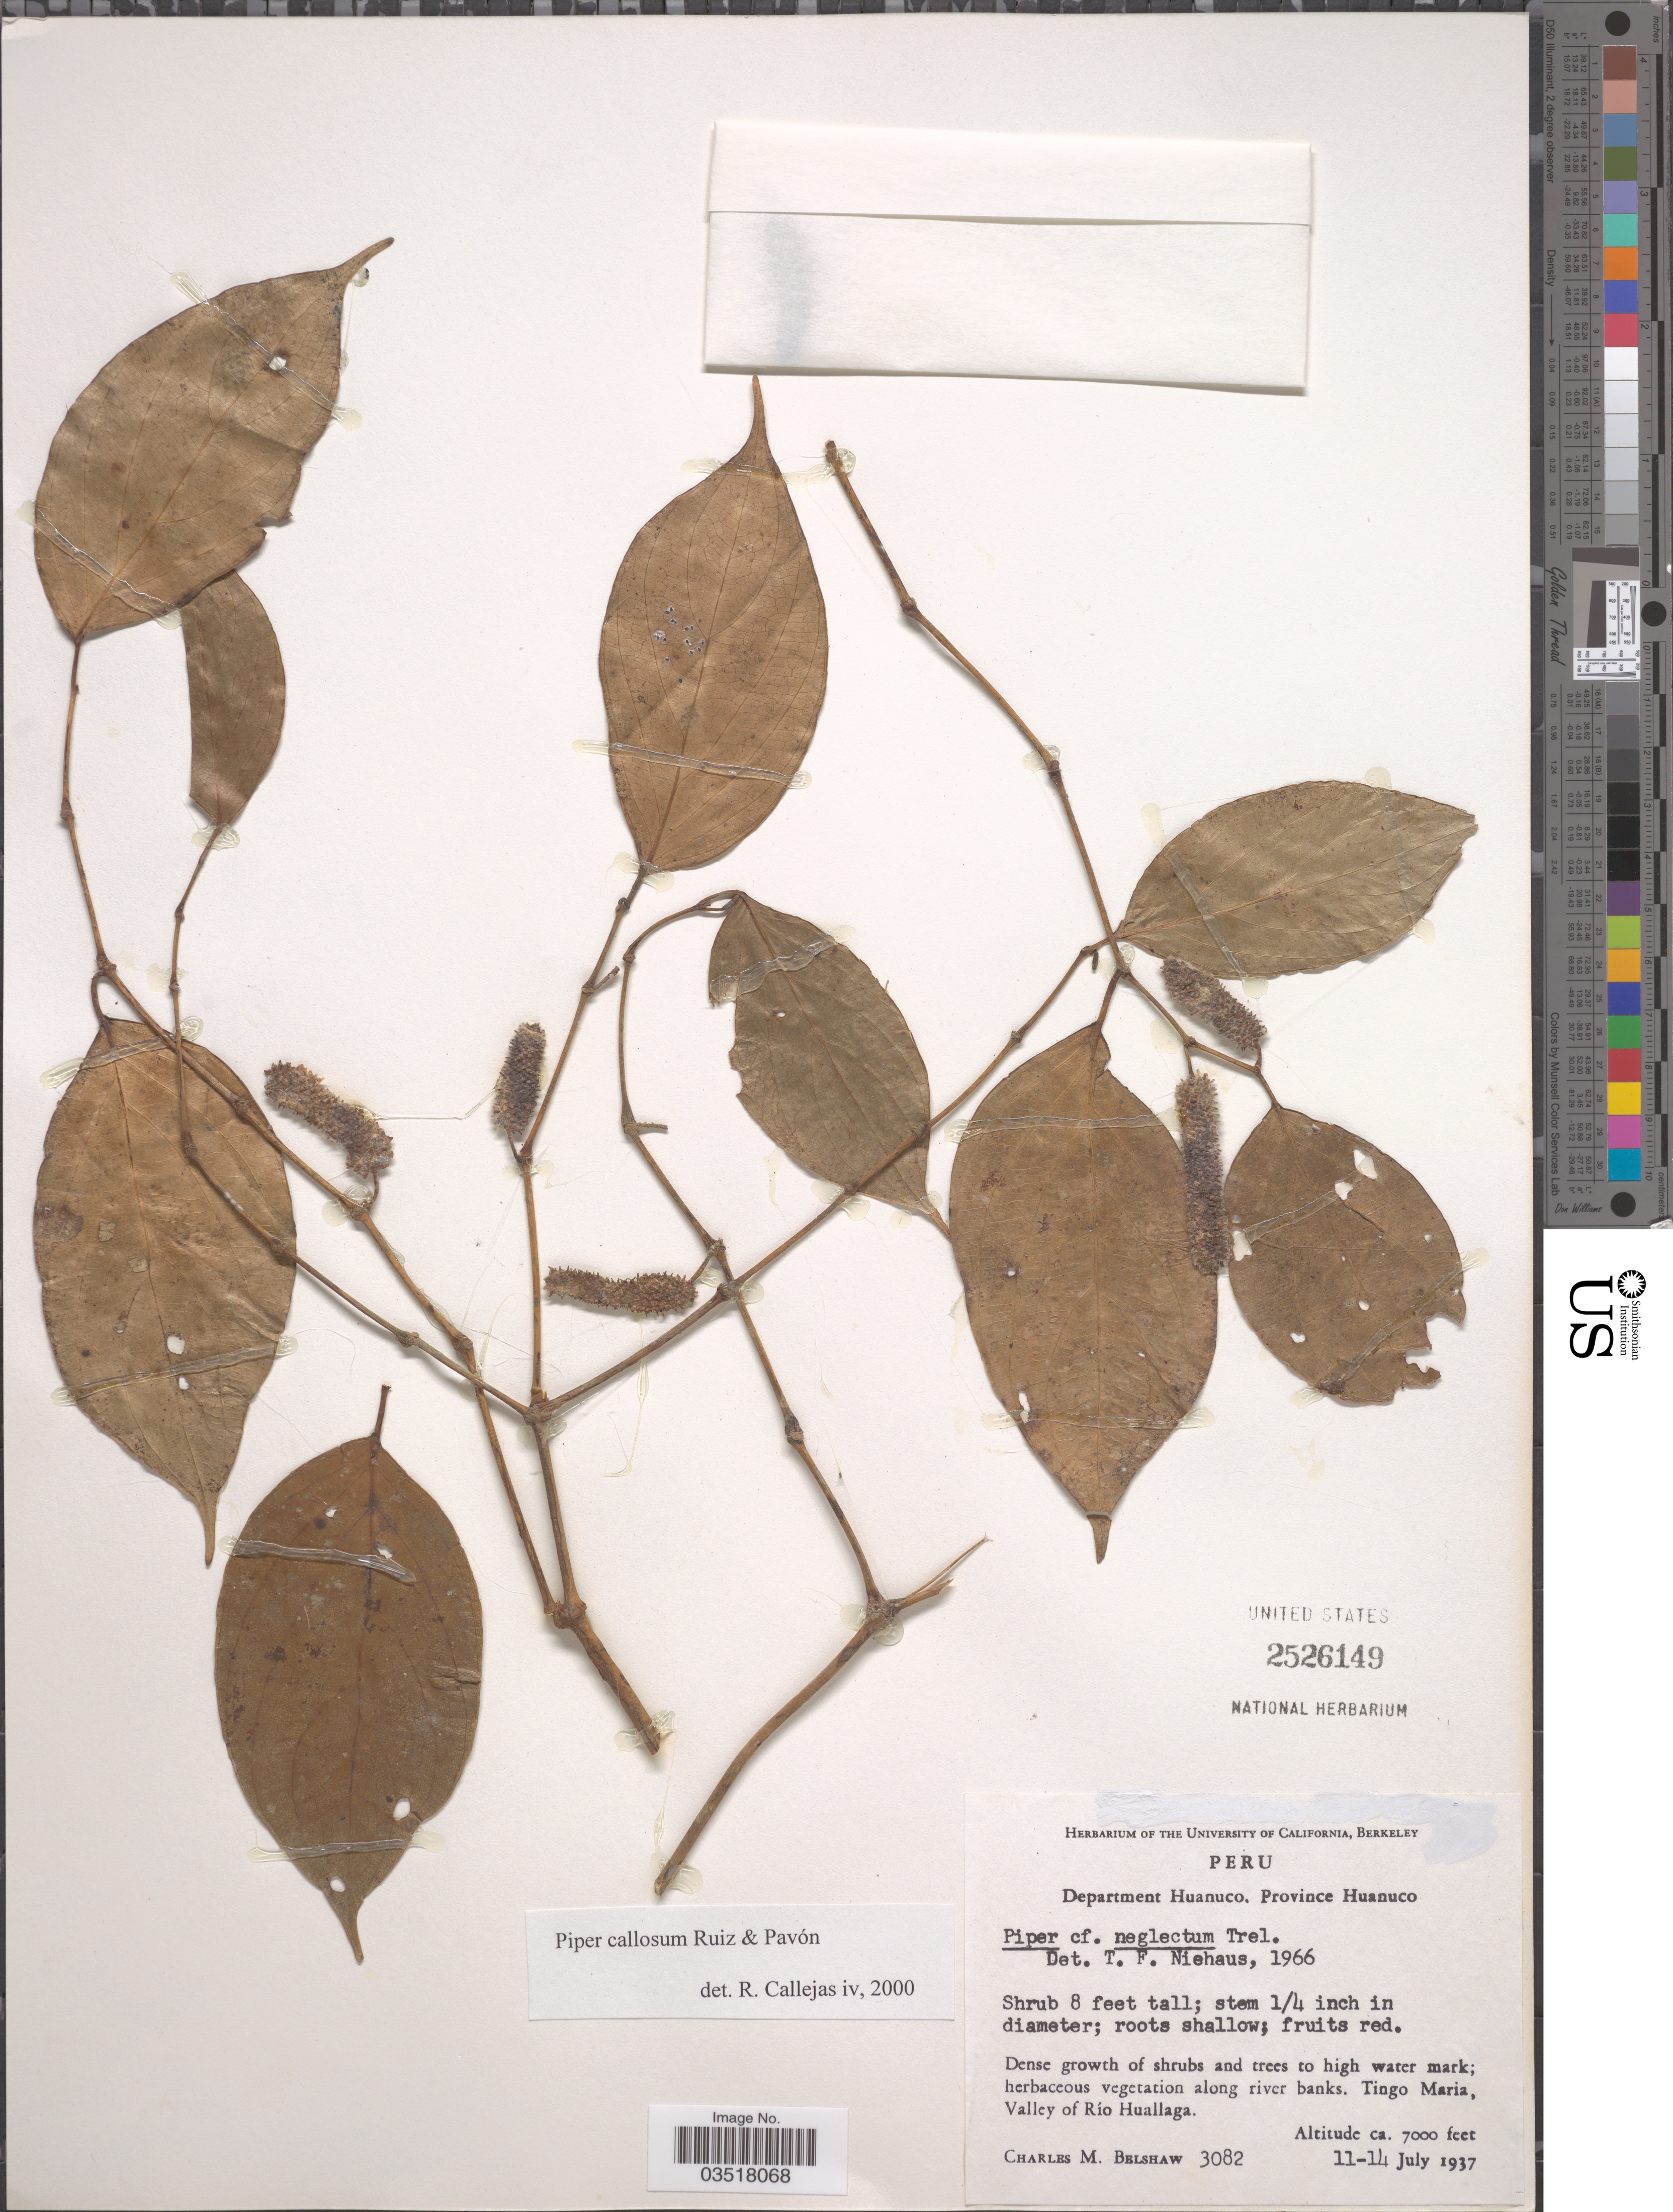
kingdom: Plantae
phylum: Tracheophyta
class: Magnoliopsida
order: Piperales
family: Piperaceae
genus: Piper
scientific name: Piper callosum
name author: Ruiz & Pav.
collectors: C. Shaw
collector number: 3082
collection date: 1937-07-11/1937-07-14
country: Peru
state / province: Huánuco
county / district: Huánuco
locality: Department Huanuco, Province Huanuco. Tingo Maria, Valley of Río Huallaga.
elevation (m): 2134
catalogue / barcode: US 2526149